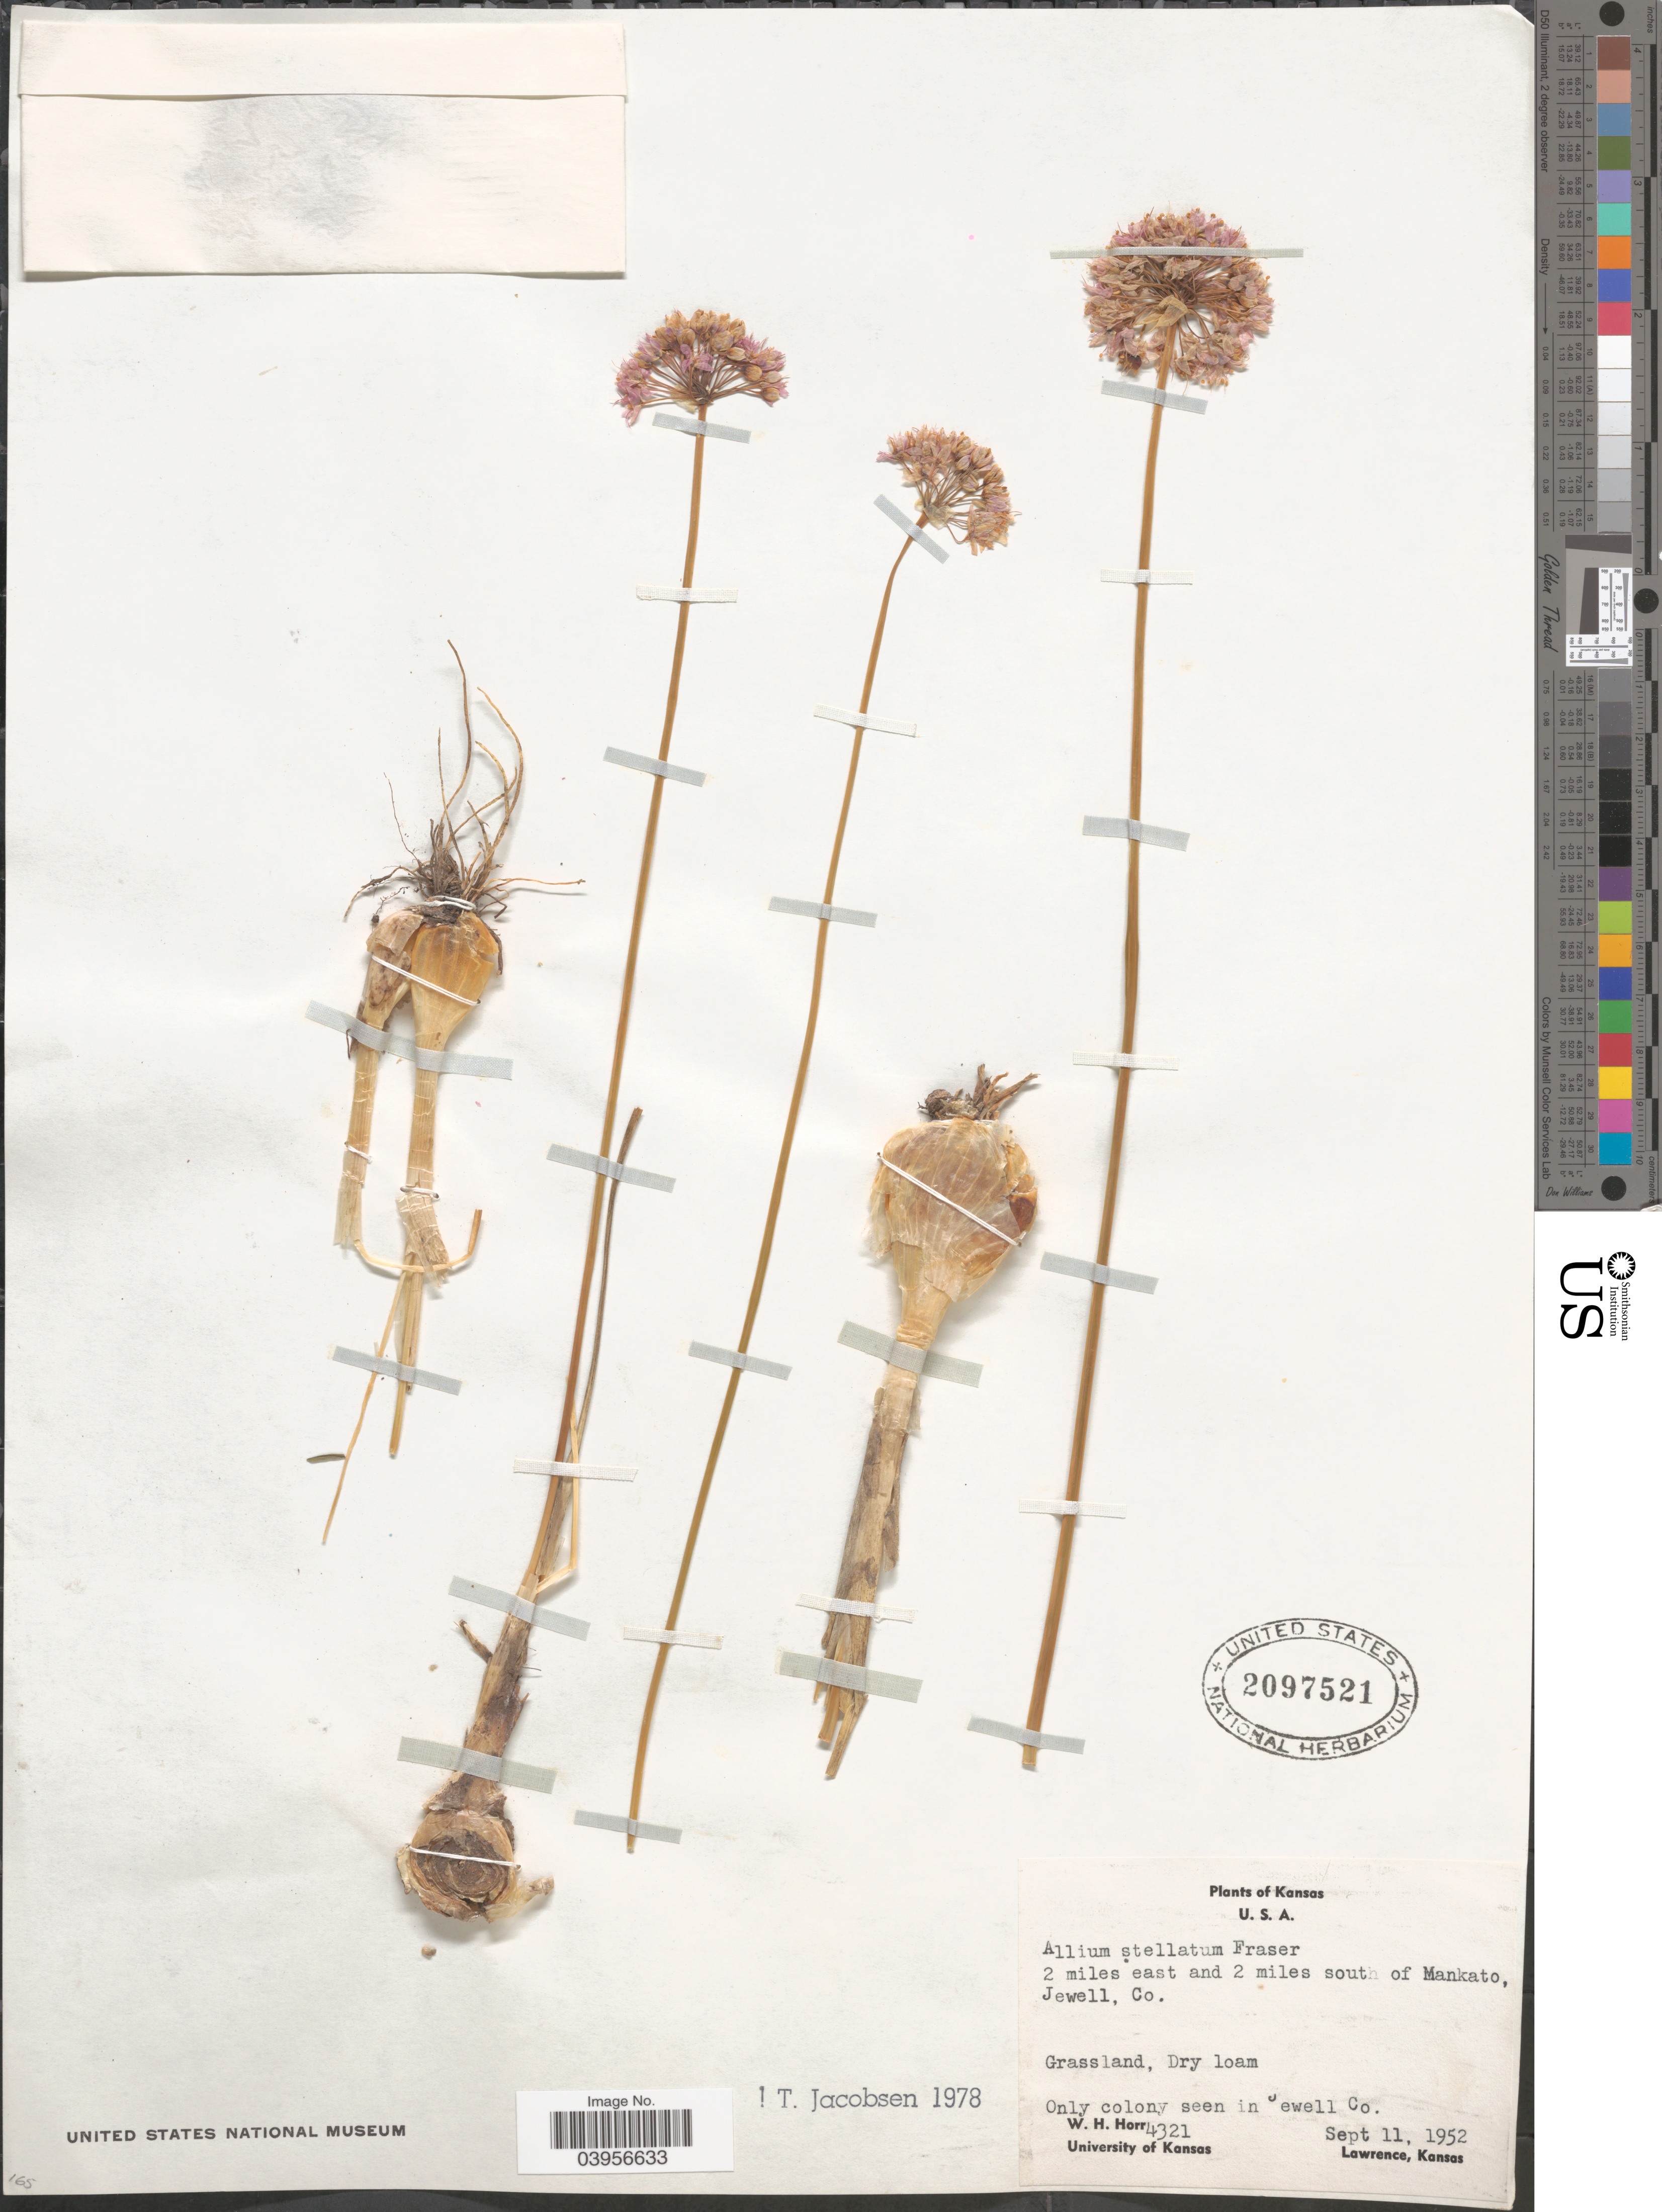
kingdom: Plantae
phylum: Tracheophyta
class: Liliopsida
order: Asparagales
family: Amaryllidaceae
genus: Allium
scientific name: Allium stellatum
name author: Nutt. ex Ker Gawl.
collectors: W. H. Horr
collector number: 4321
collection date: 1952-09-11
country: United States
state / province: Kansas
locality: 2 miles east and 2 miles south of Mankato, Jewell, Co. Grassland, Dry loam. Only colony seen Jewell Co.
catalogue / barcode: US 2097521